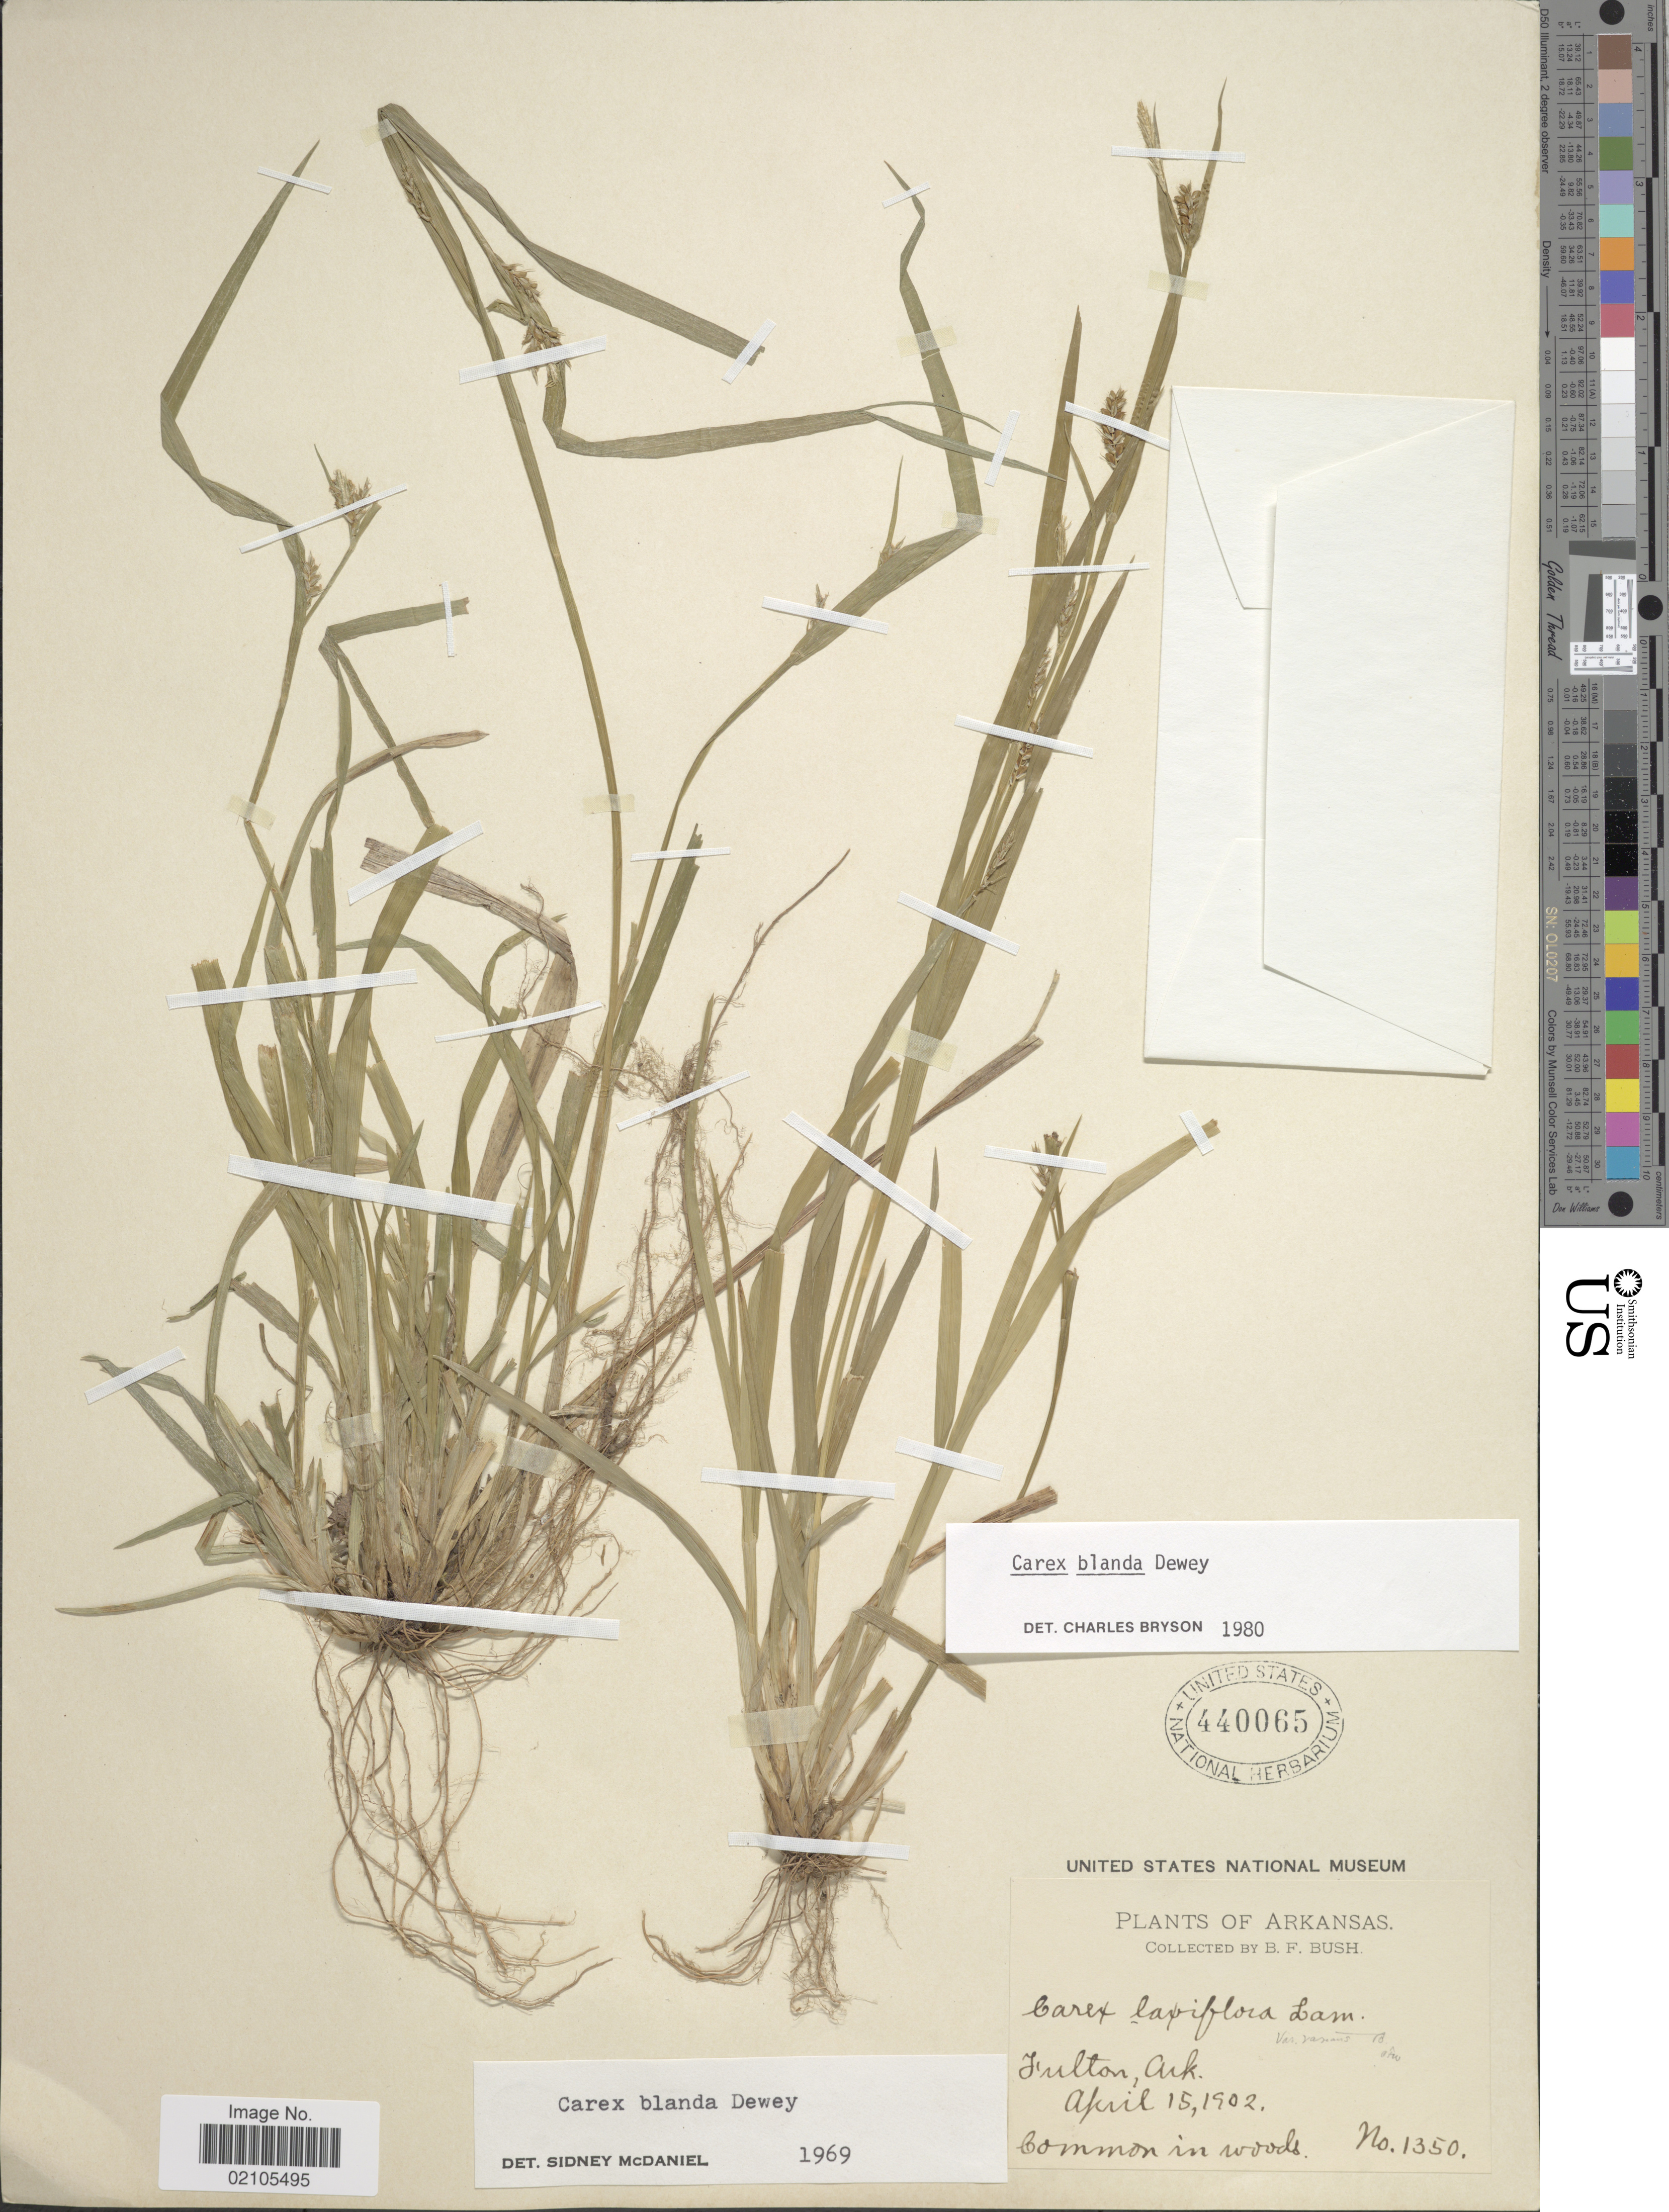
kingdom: Plantae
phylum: Tracheophyta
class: Liliopsida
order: Poales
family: Cyperaceae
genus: Carex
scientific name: Carex blanda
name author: Dewey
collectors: B. F. Bush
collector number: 1350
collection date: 1902-04-15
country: United States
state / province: Arkansas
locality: Fulton, Ark.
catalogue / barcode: US 440065